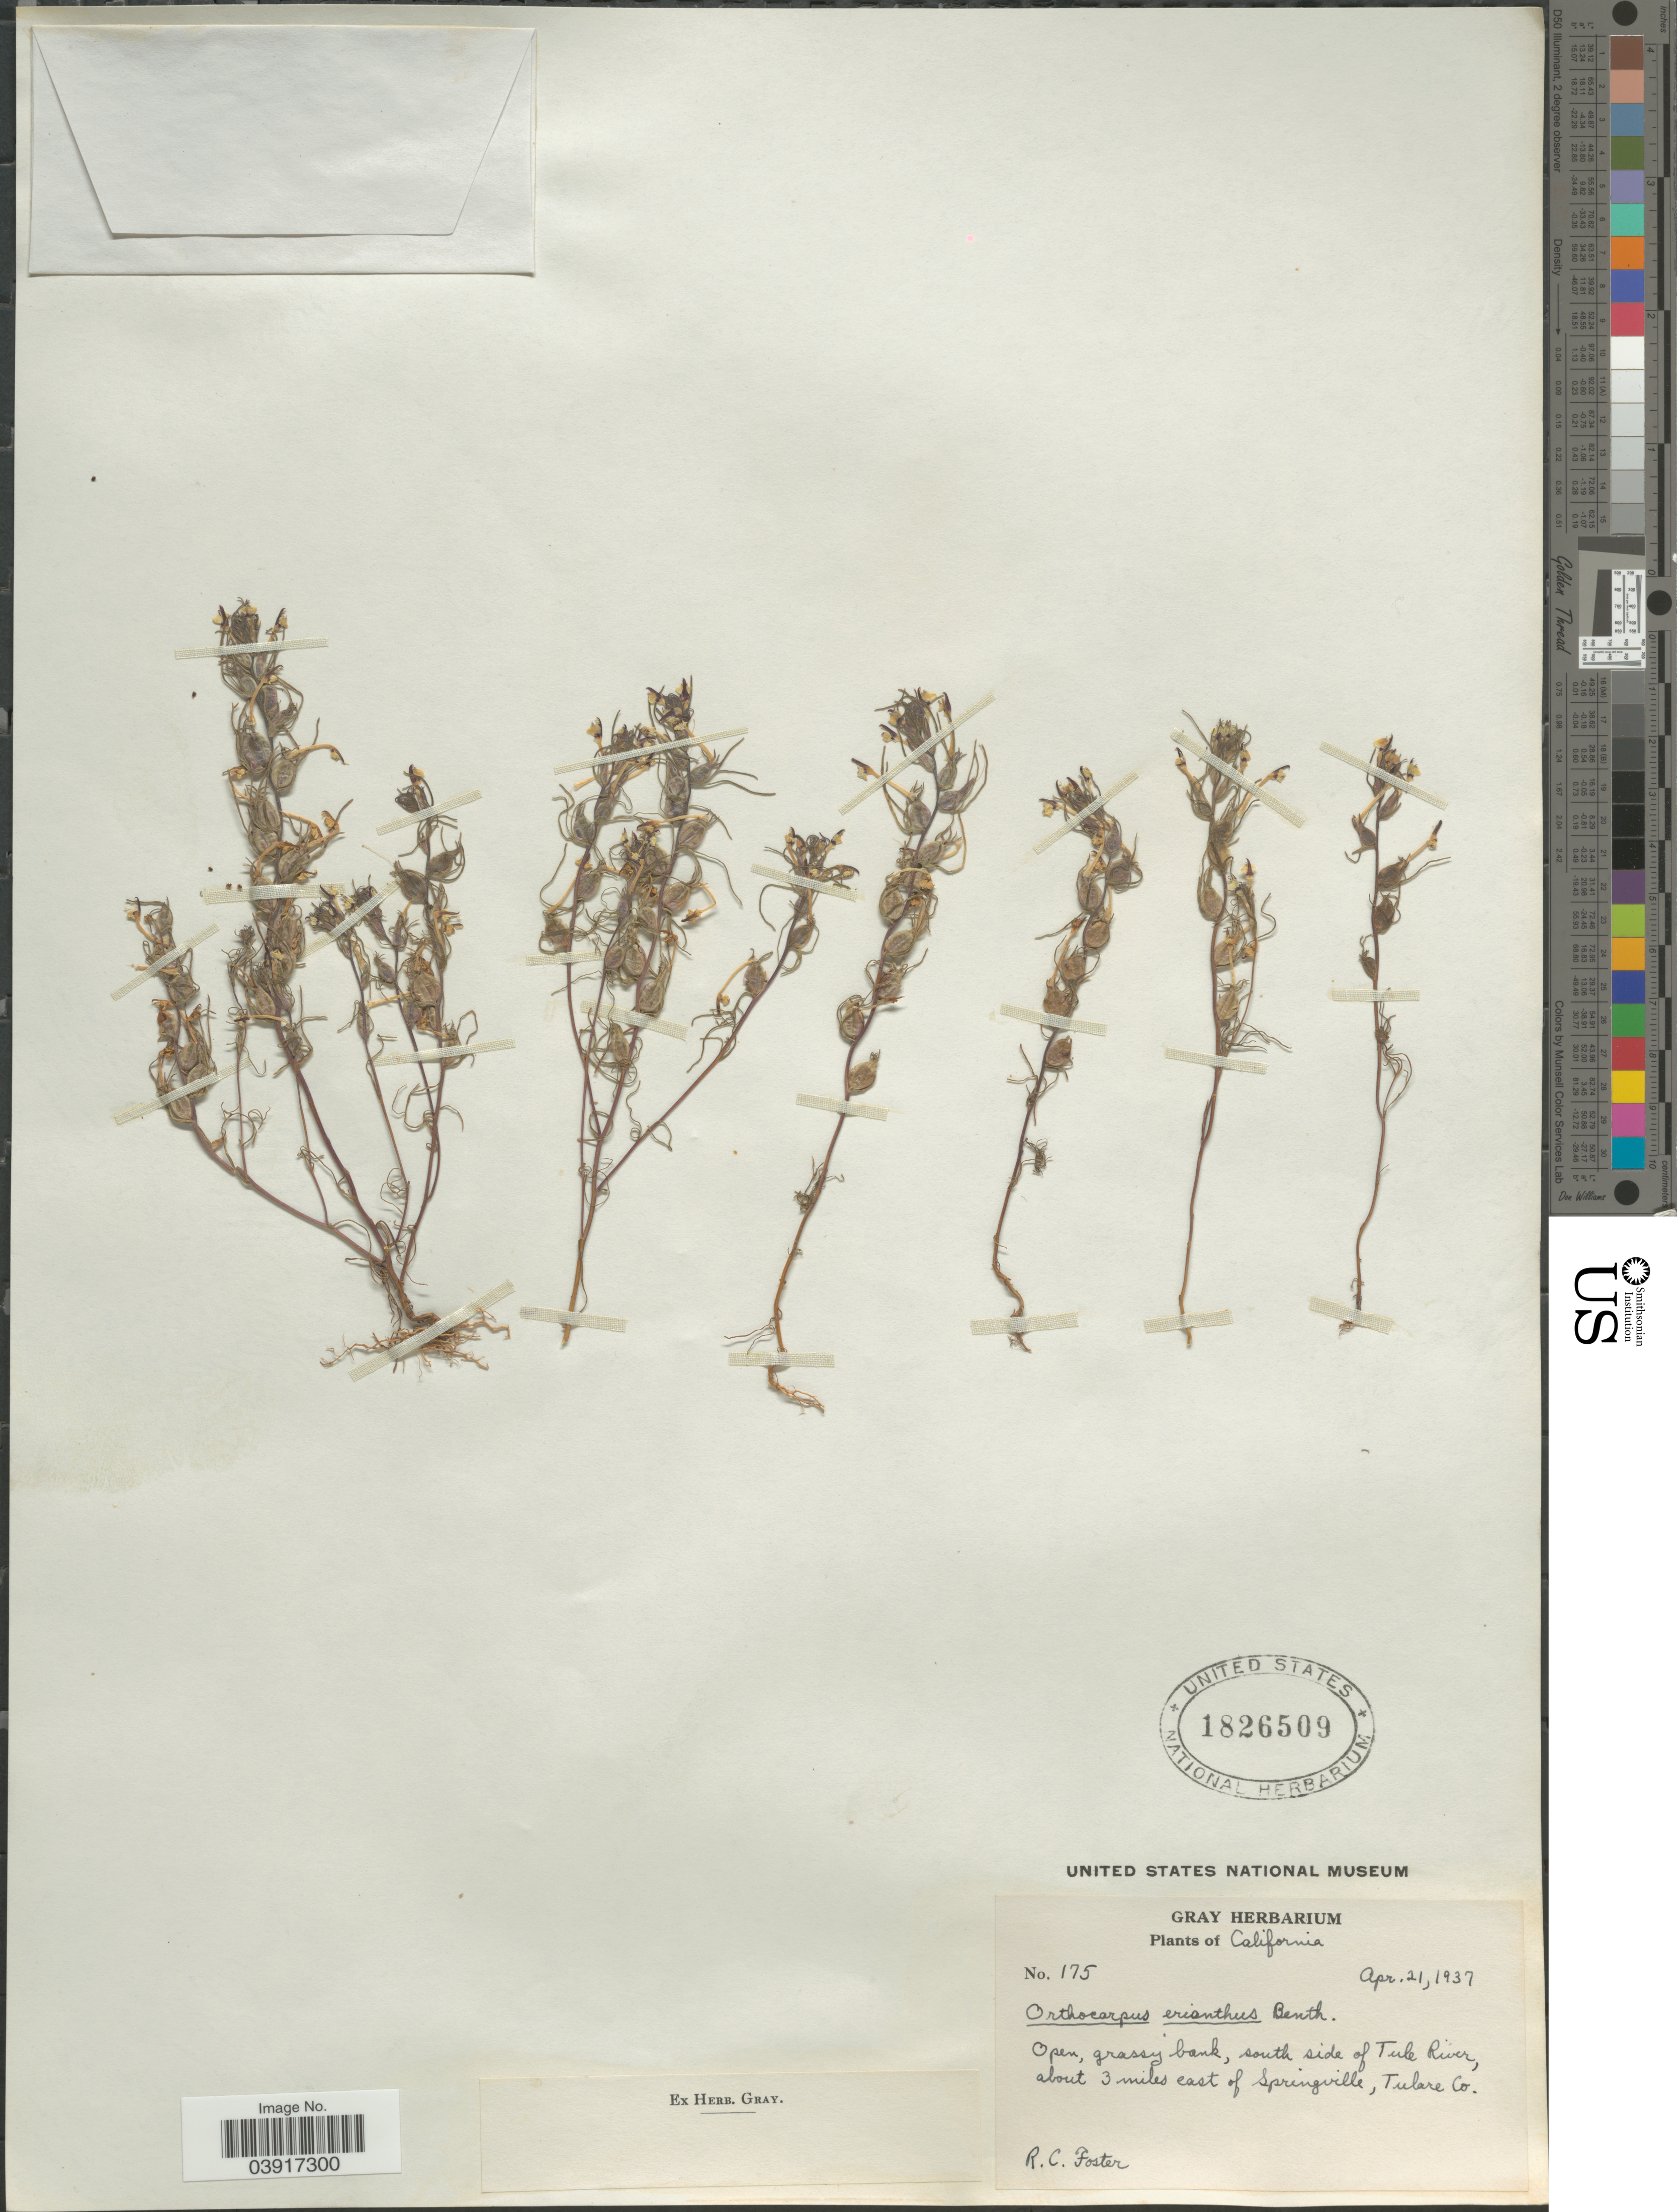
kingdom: Plantae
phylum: Tracheophyta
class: Magnoliopsida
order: Lamiales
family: Orobanchaceae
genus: Orthocarpus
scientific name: Orthocarpus erianthus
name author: Benth.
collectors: R. C. Foster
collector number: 175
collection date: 1937-04-21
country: United States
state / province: California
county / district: Tulare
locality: Open, grassy bank, south side of Tule River, about 3 miles east of Springville, Tulare Co.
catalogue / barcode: US 1826509